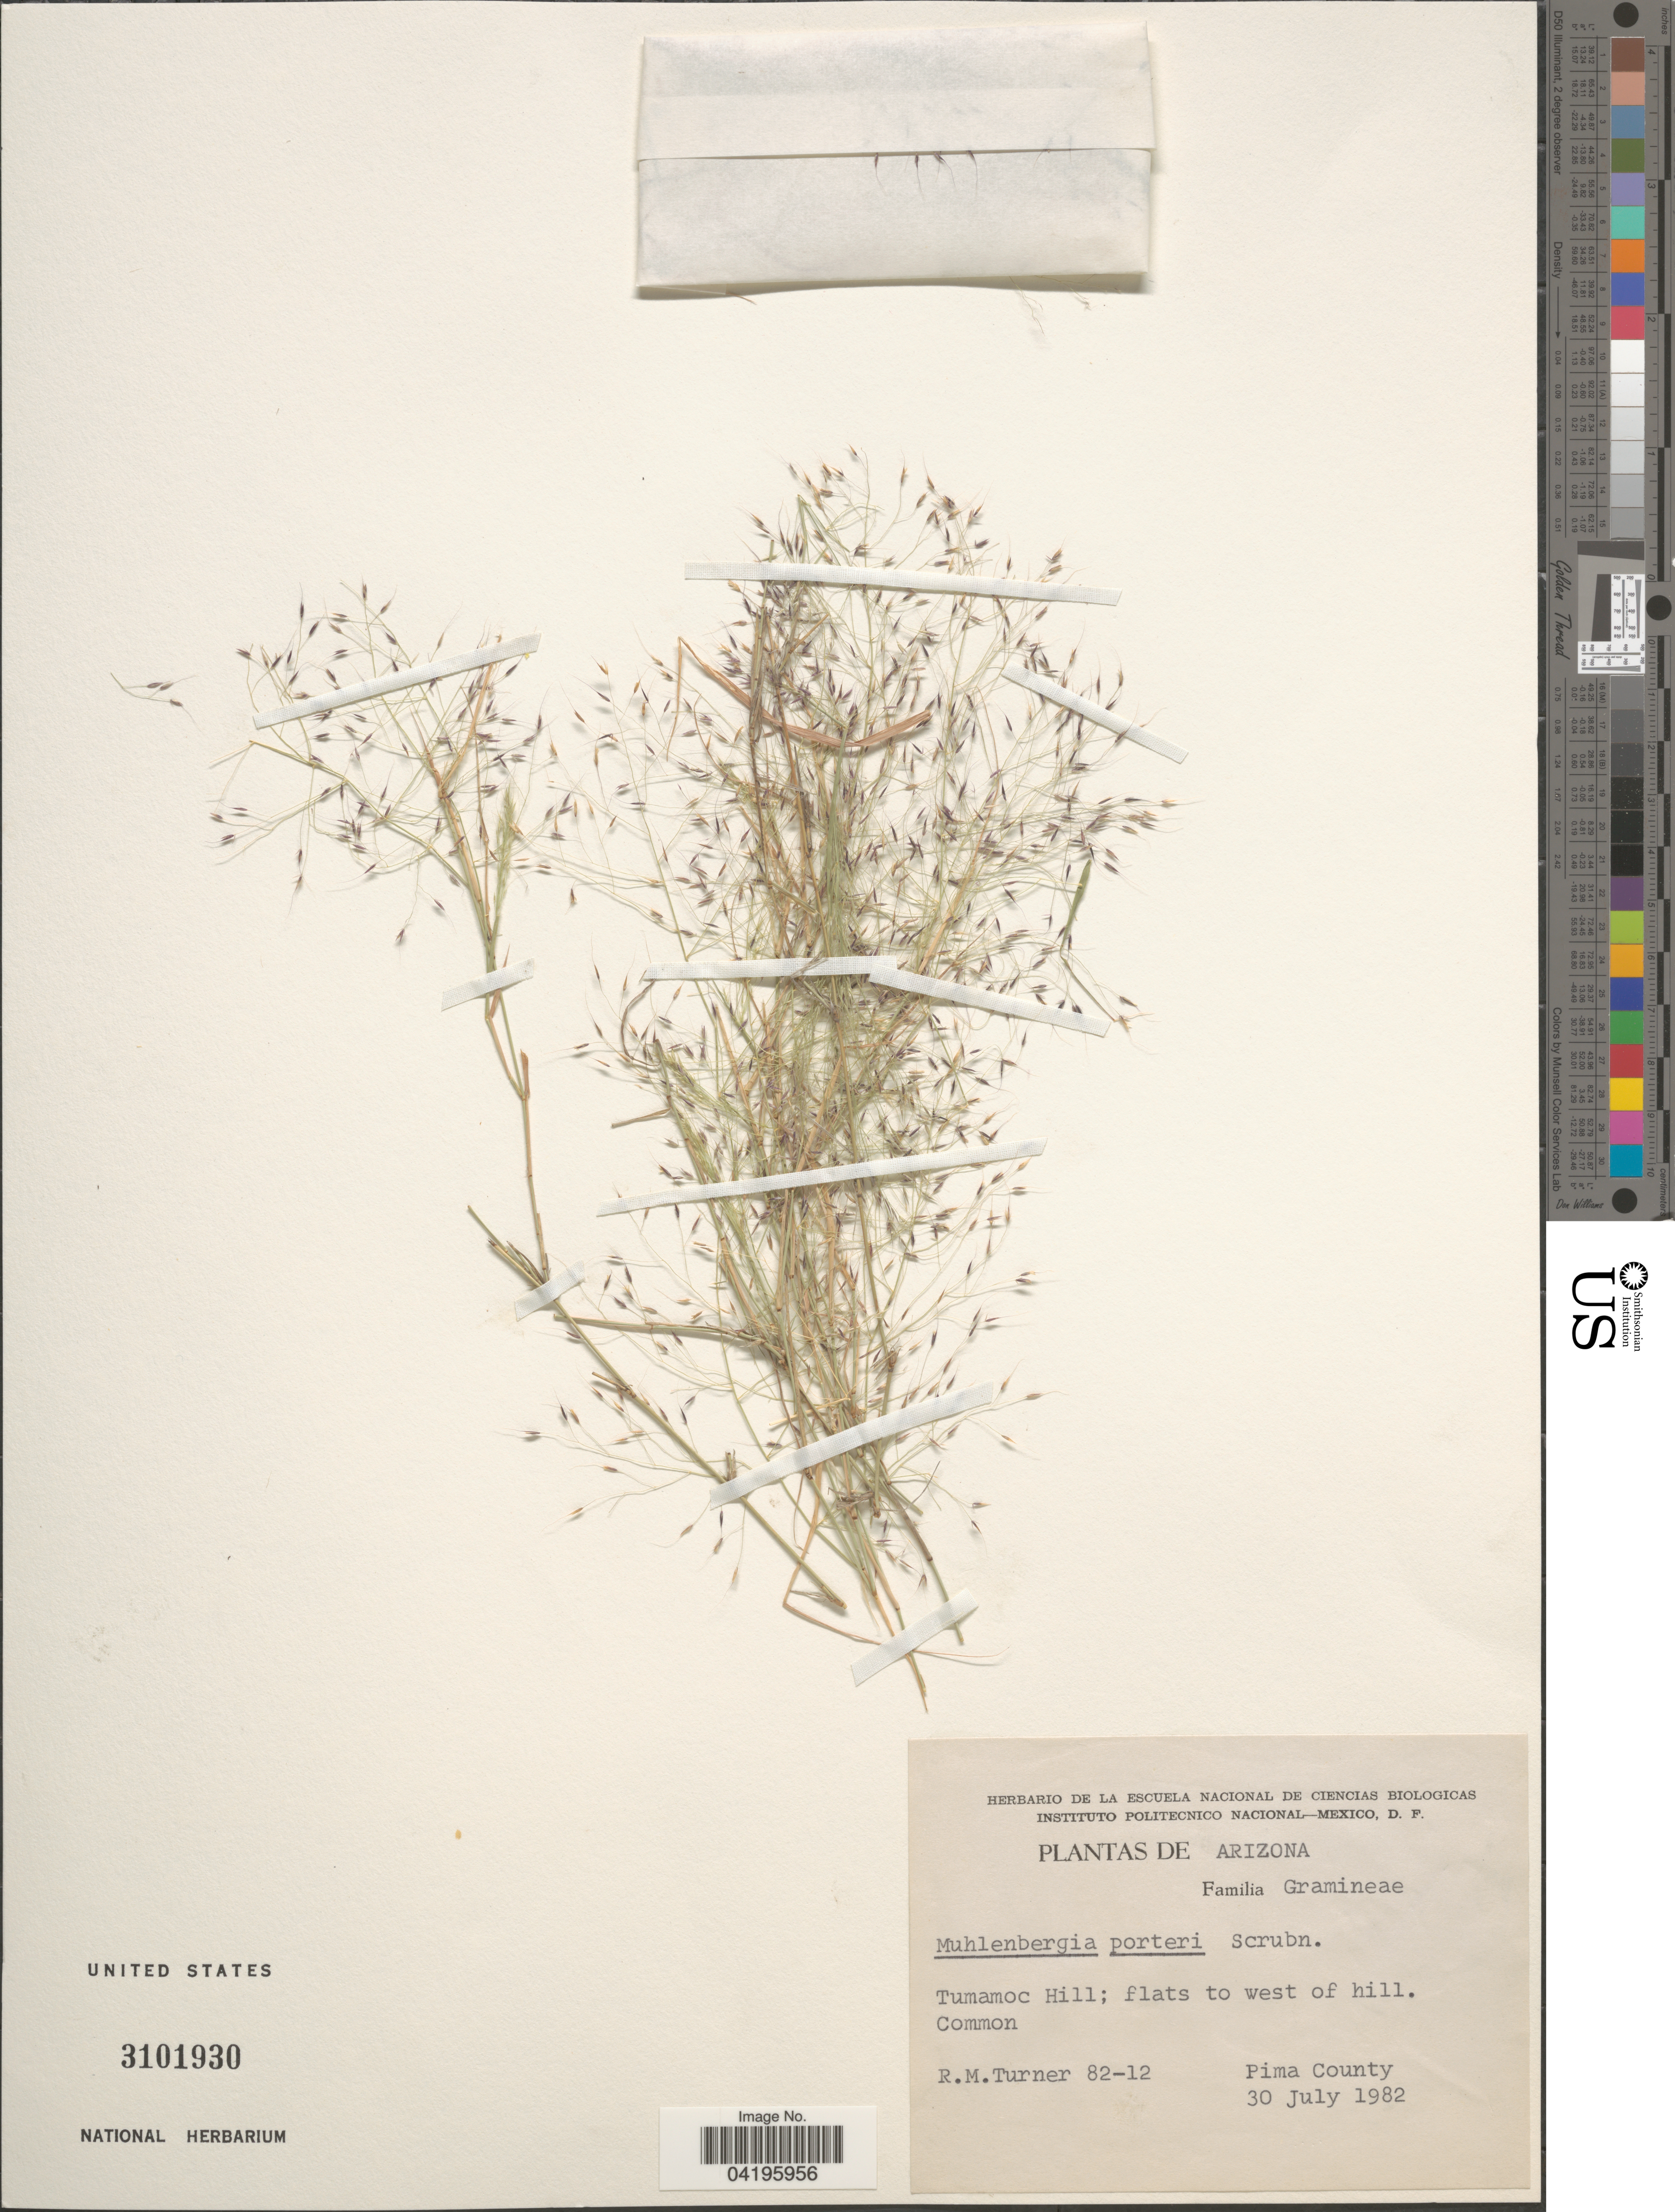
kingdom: Plantae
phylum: Tracheophyta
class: Liliopsida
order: Poales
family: Poaceae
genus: Muhlenbergia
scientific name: Muhlenbergia porteri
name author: Scribn. in W.J. Beal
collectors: R. M. Turner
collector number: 82-12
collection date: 1982-07-30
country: United States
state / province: Arizona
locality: Tumamoc Hill; flats to west of hill. Common. Pima County.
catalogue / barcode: US 3101930